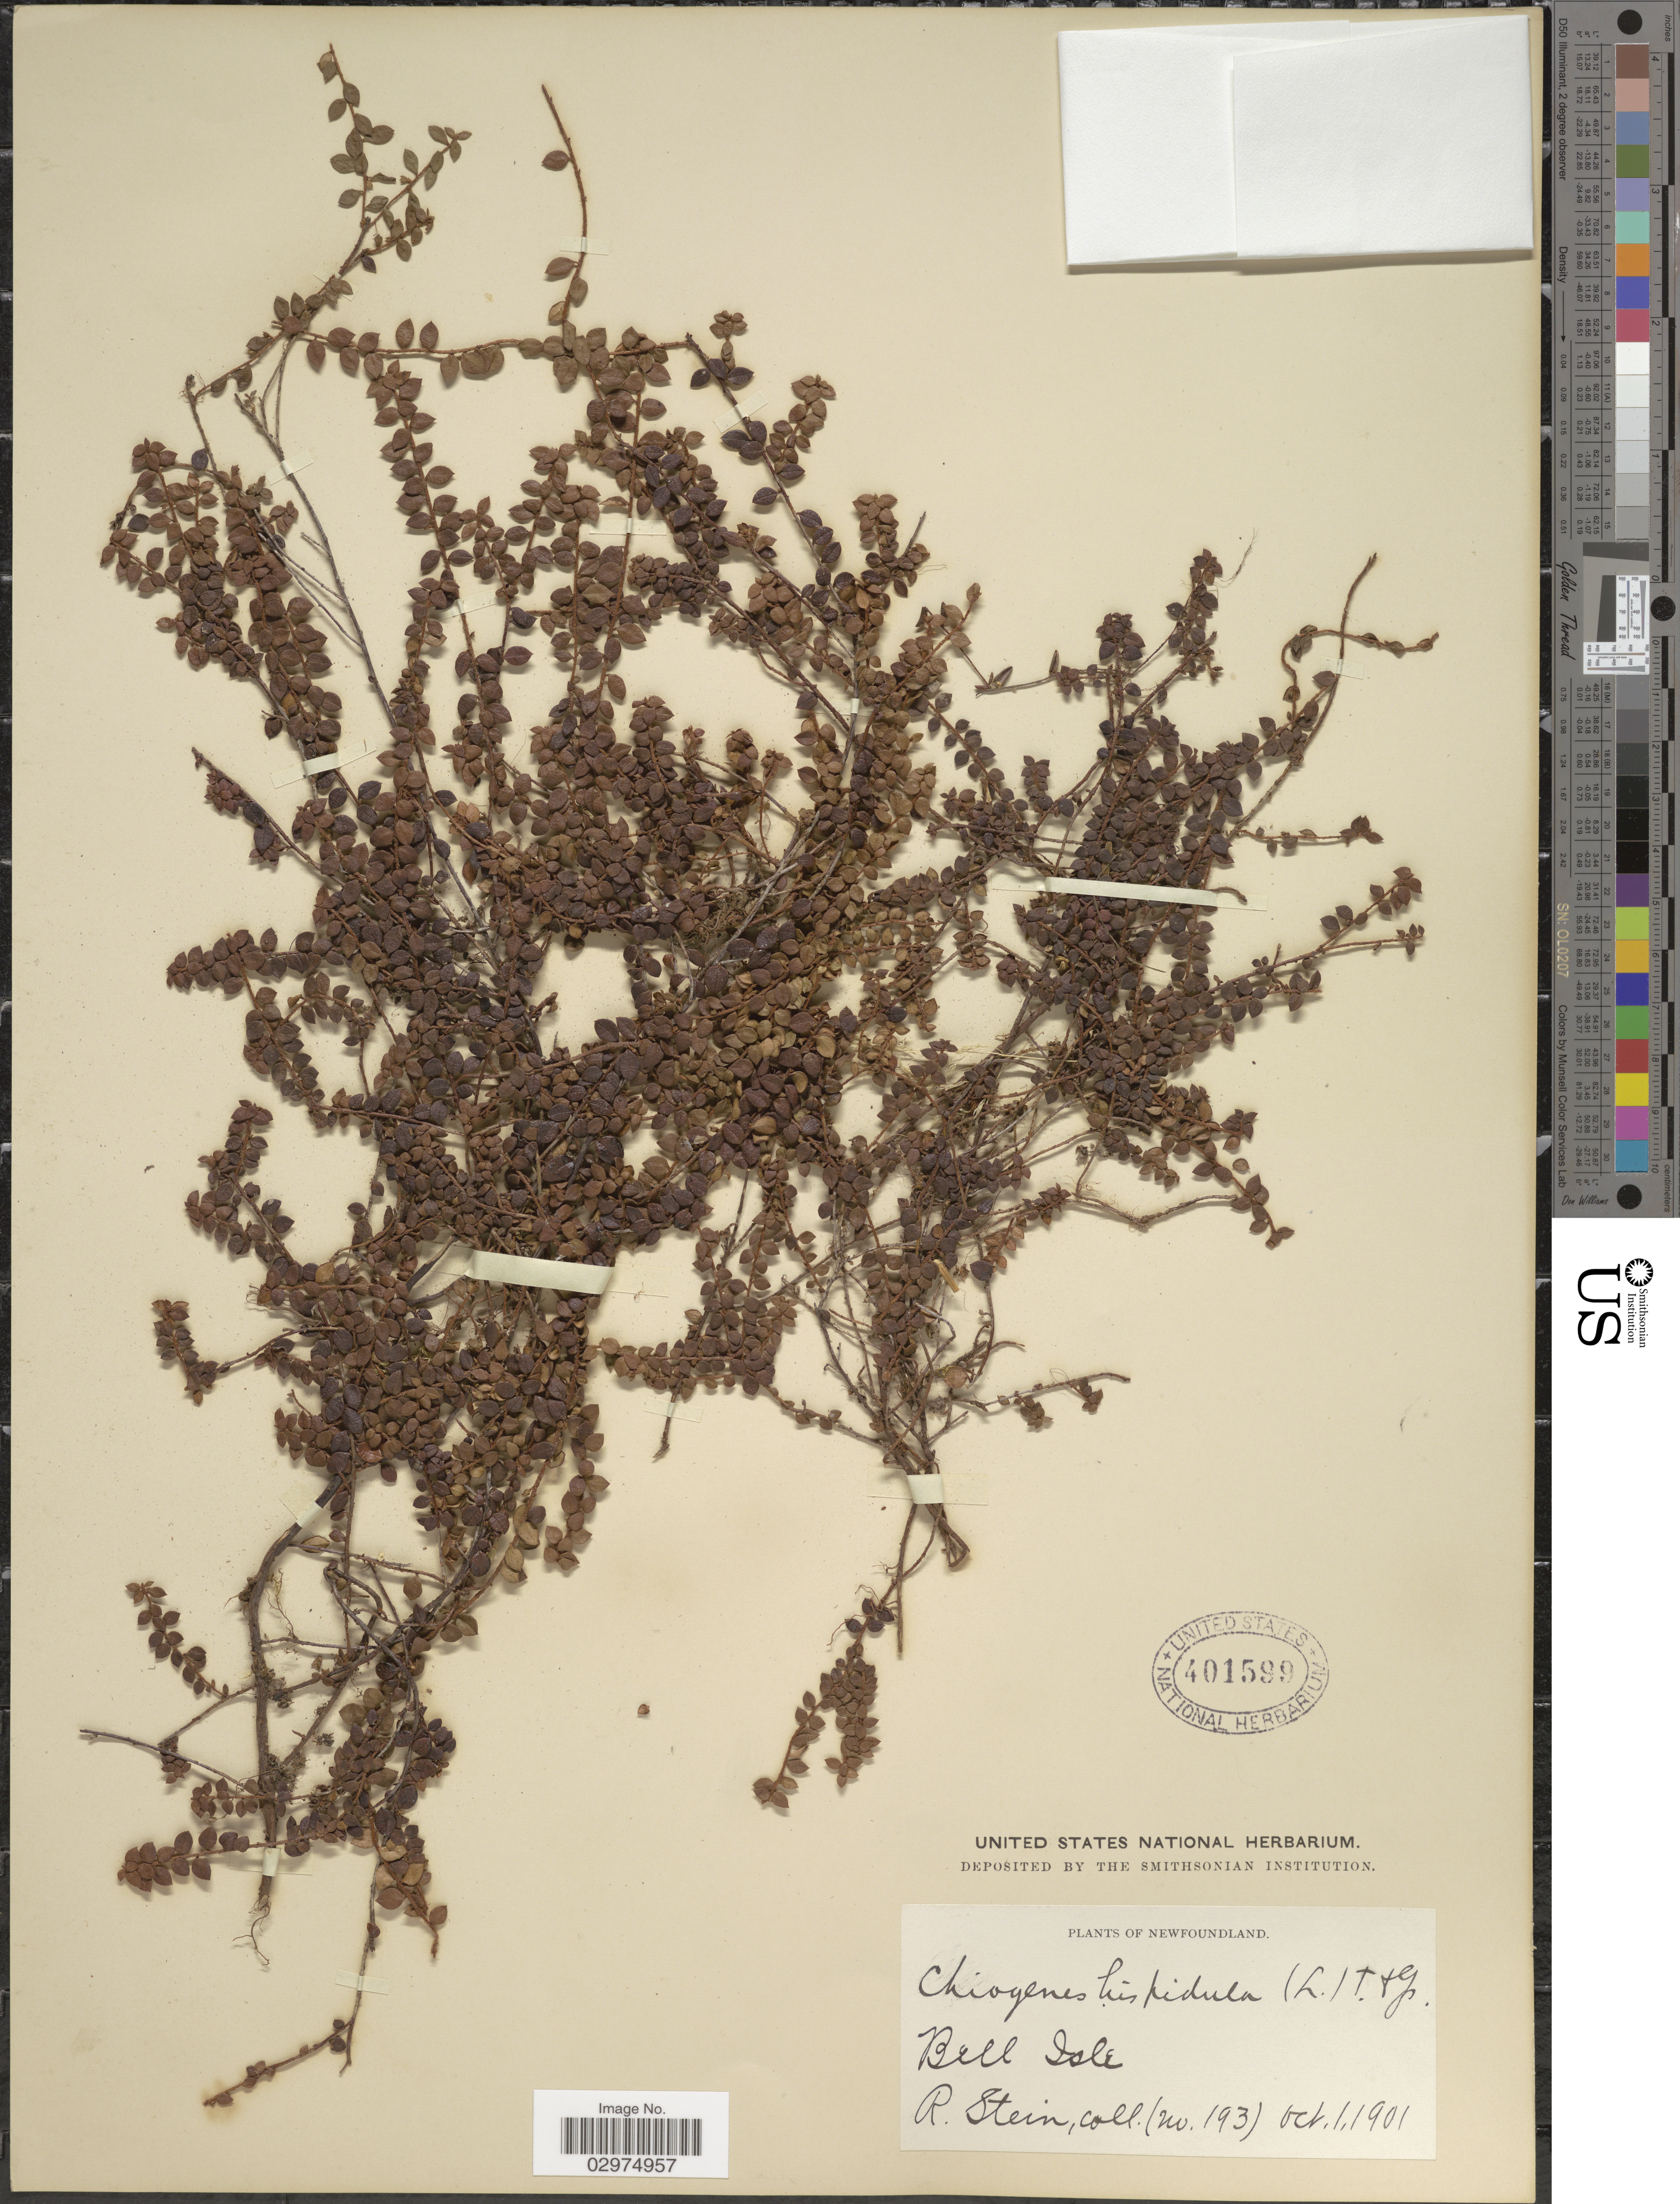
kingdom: Plantae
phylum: Tracheophyta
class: Magnoliopsida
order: Ericales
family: Ericaceae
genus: Gaultheria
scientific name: Gaultheria hispidula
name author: (L.) Muhl. ex Bigelow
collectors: R. Stein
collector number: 193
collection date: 1901-10-01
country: Canada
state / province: Newfoundland and Labrador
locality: Bell Isle.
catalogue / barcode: US 401599